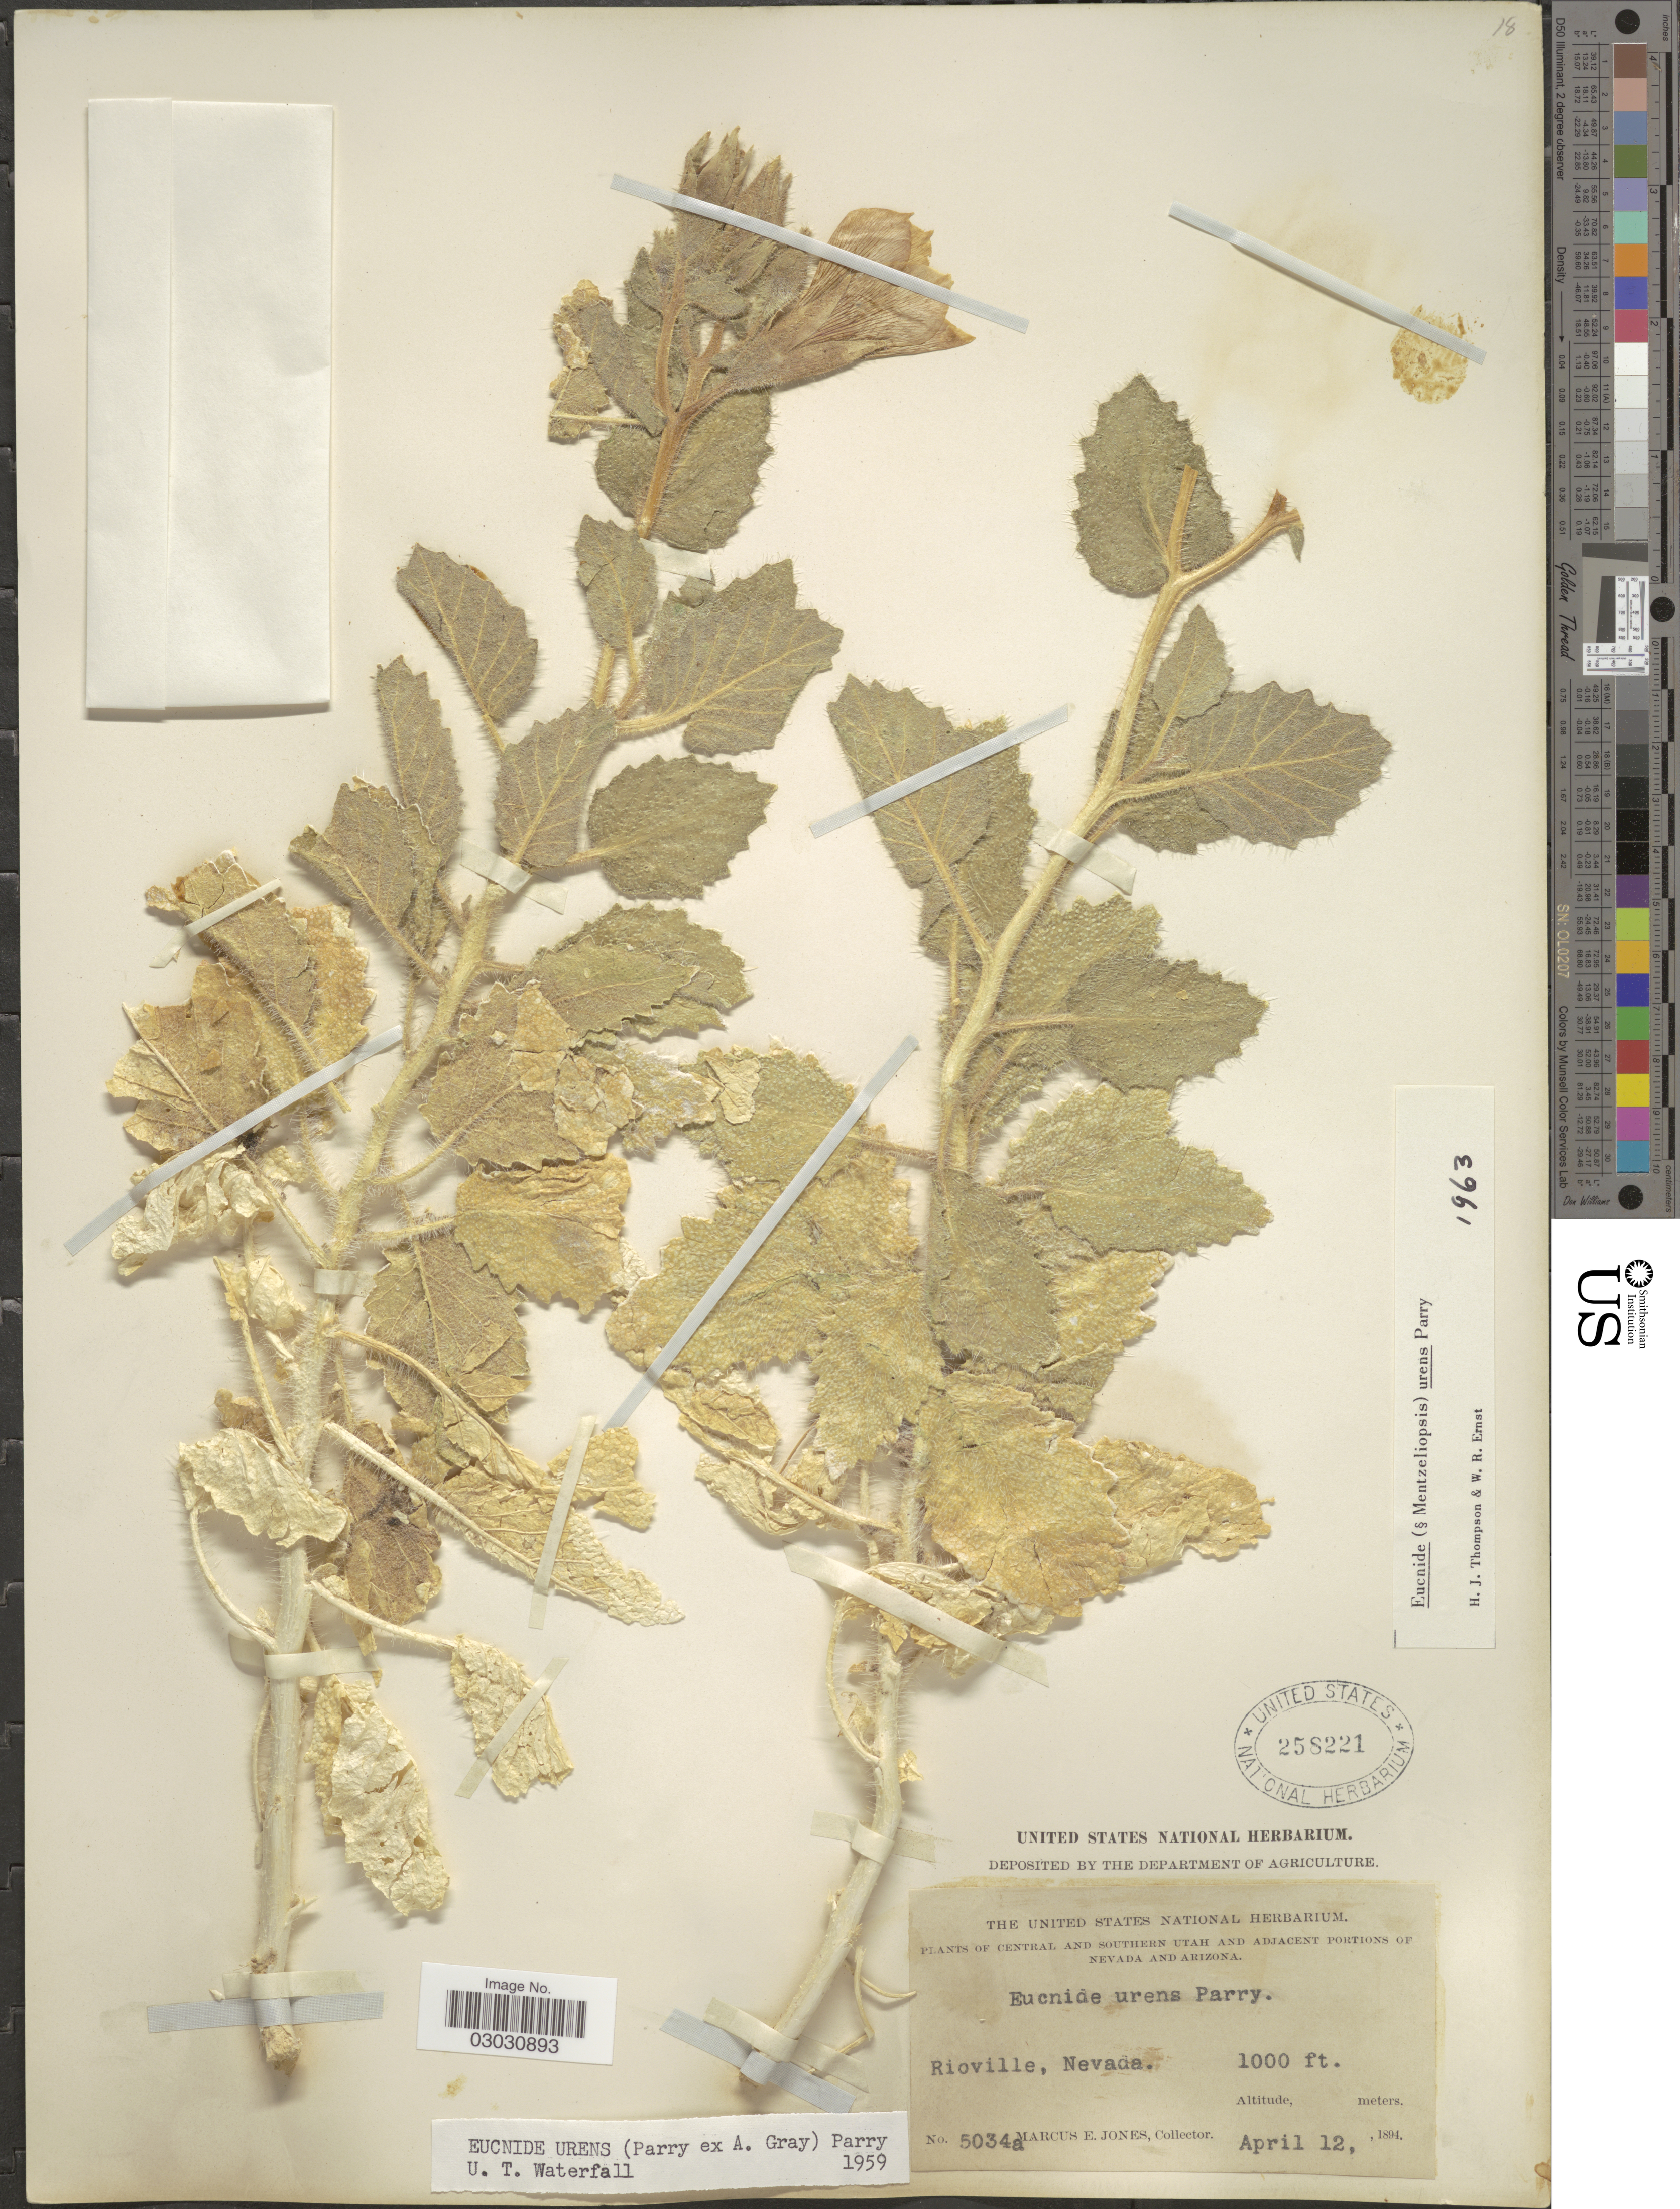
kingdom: Plantae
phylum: Tracheophyta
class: Magnoliopsida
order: Cornales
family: Loasaceae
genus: Eucnide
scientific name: Eucnide urens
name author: Parry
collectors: M. E. Jones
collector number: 5034a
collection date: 1894-04-12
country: United States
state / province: Nevada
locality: Adjacent portions of Nevada. Rioville.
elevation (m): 305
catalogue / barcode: US 258221